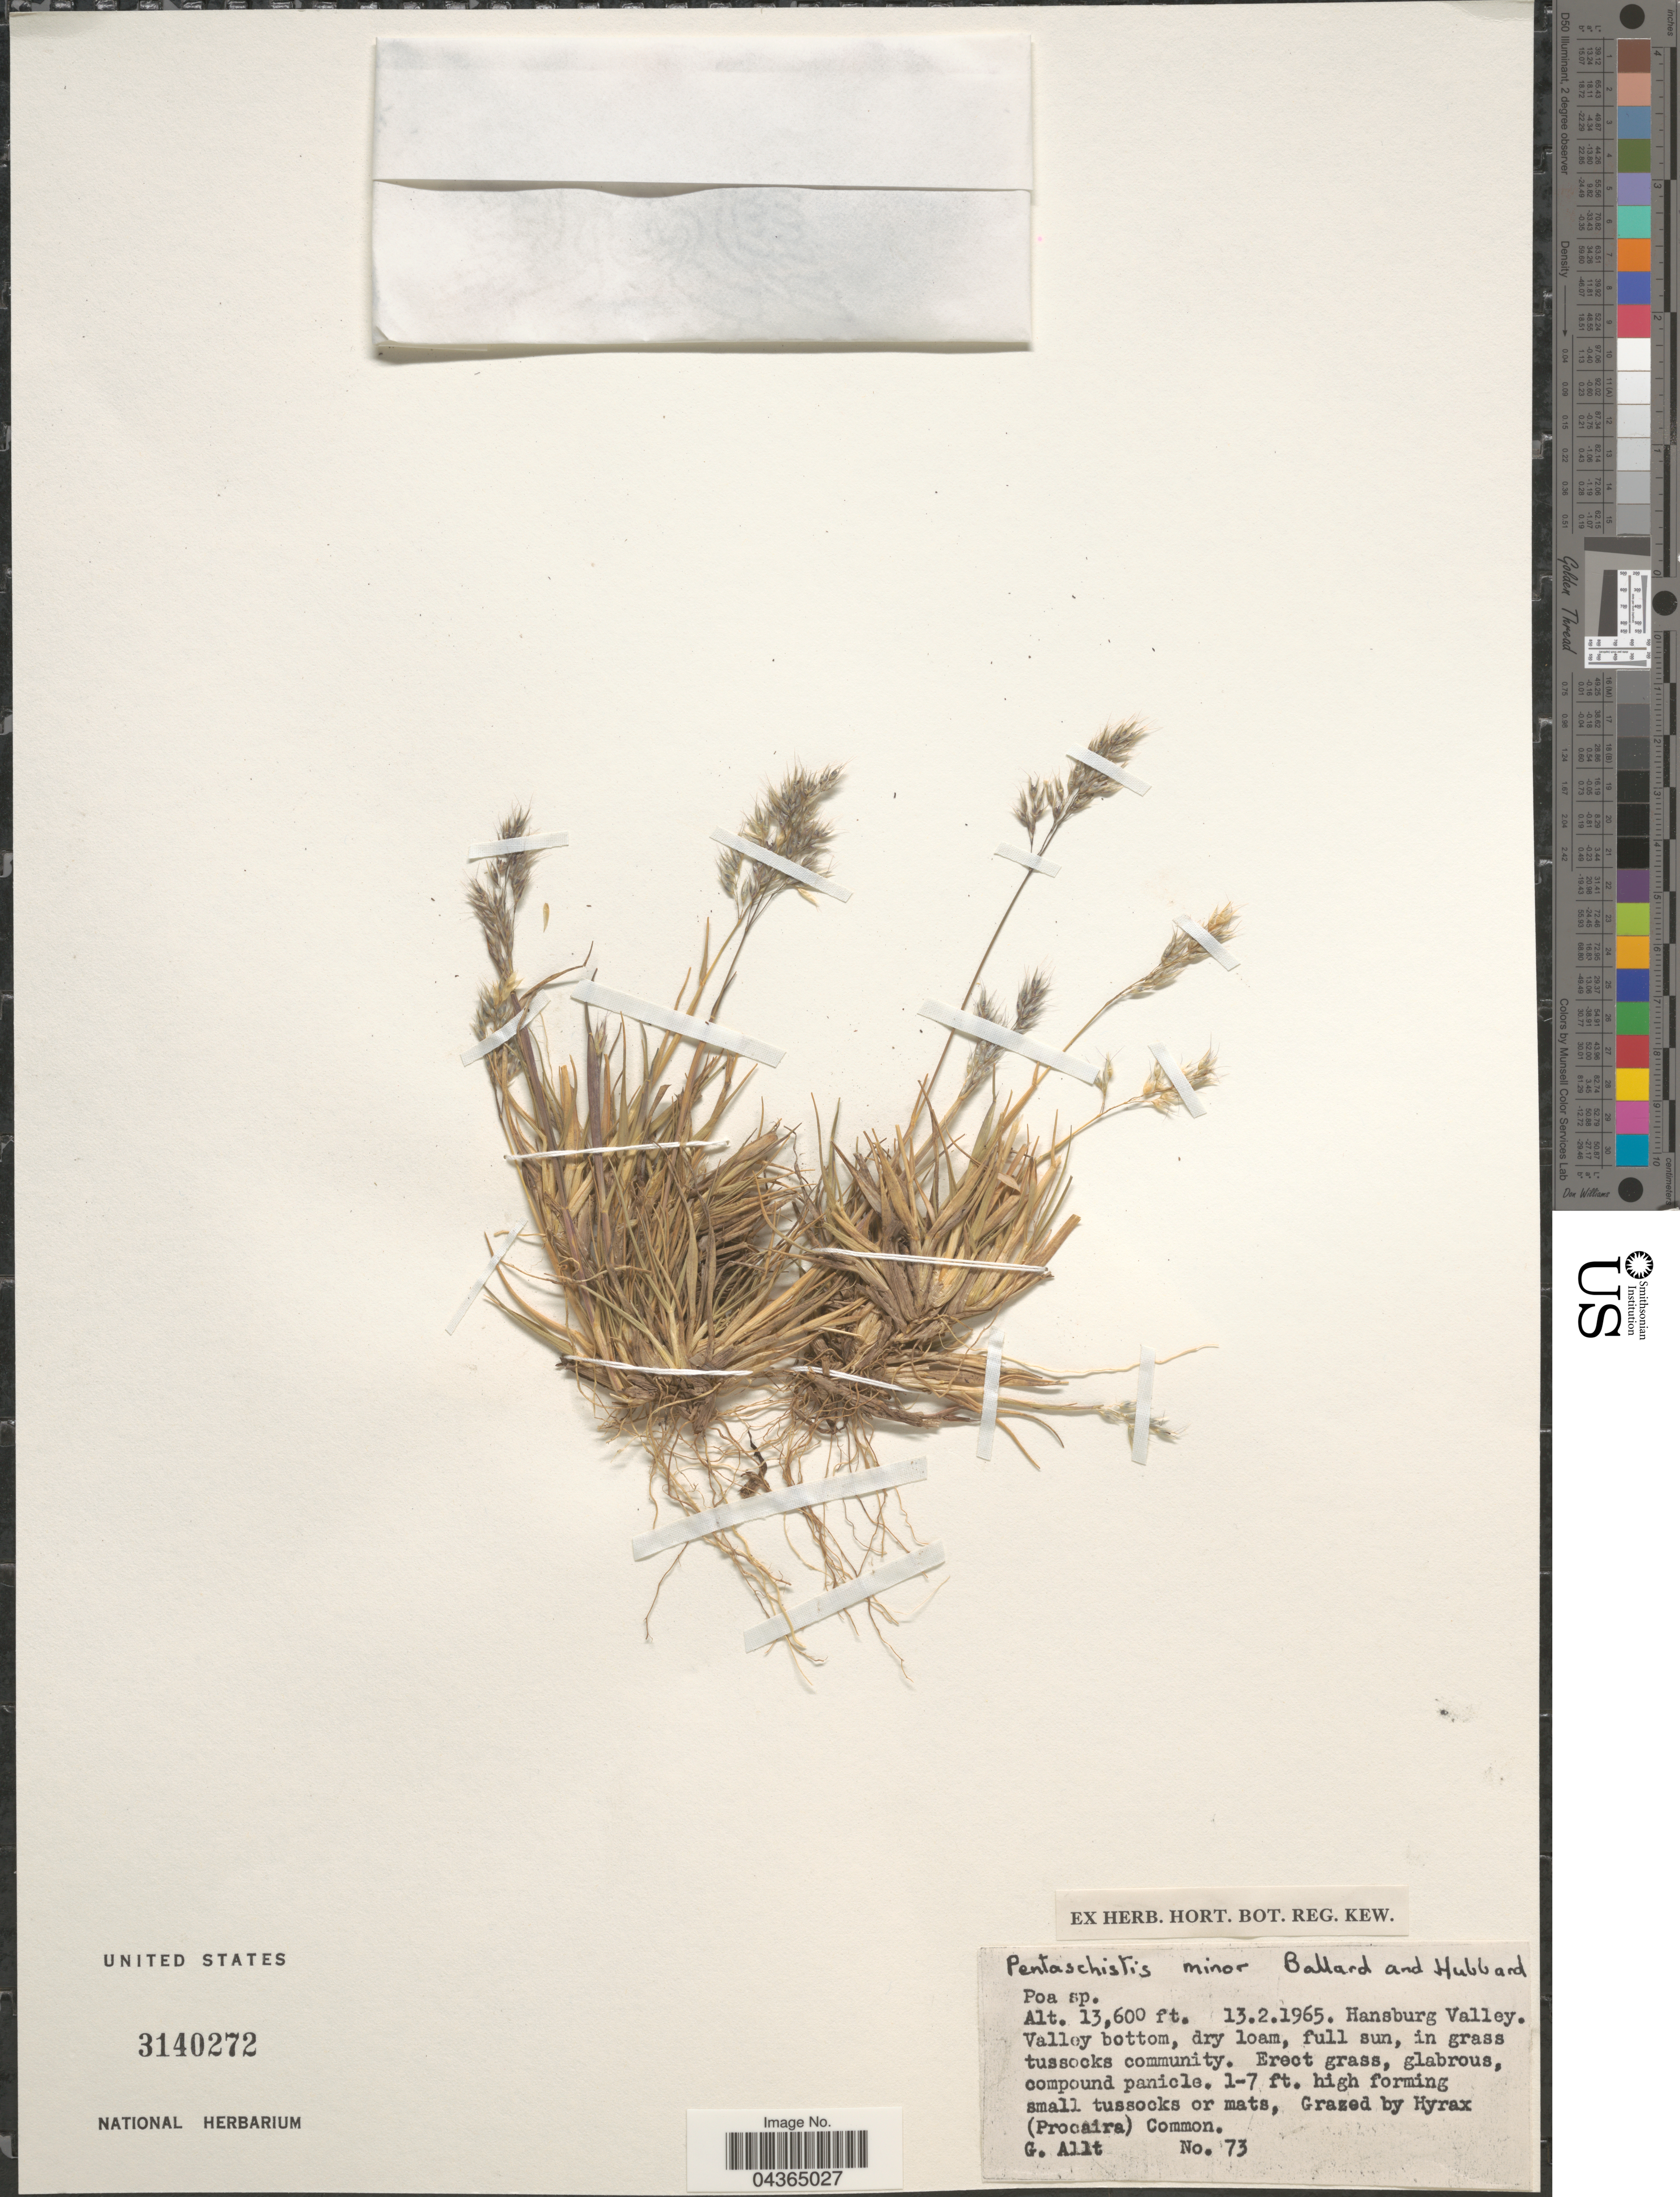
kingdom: Plantae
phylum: Tracheophyta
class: Liliopsida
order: Poales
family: Poaceae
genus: Pentameris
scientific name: Pentameris minor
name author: (Ballard & C.E. Hubb.) Galley & H.P. Linder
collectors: G. Allt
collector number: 73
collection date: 1965-02-13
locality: Hansburg Valley.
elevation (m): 4145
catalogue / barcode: US 3140272